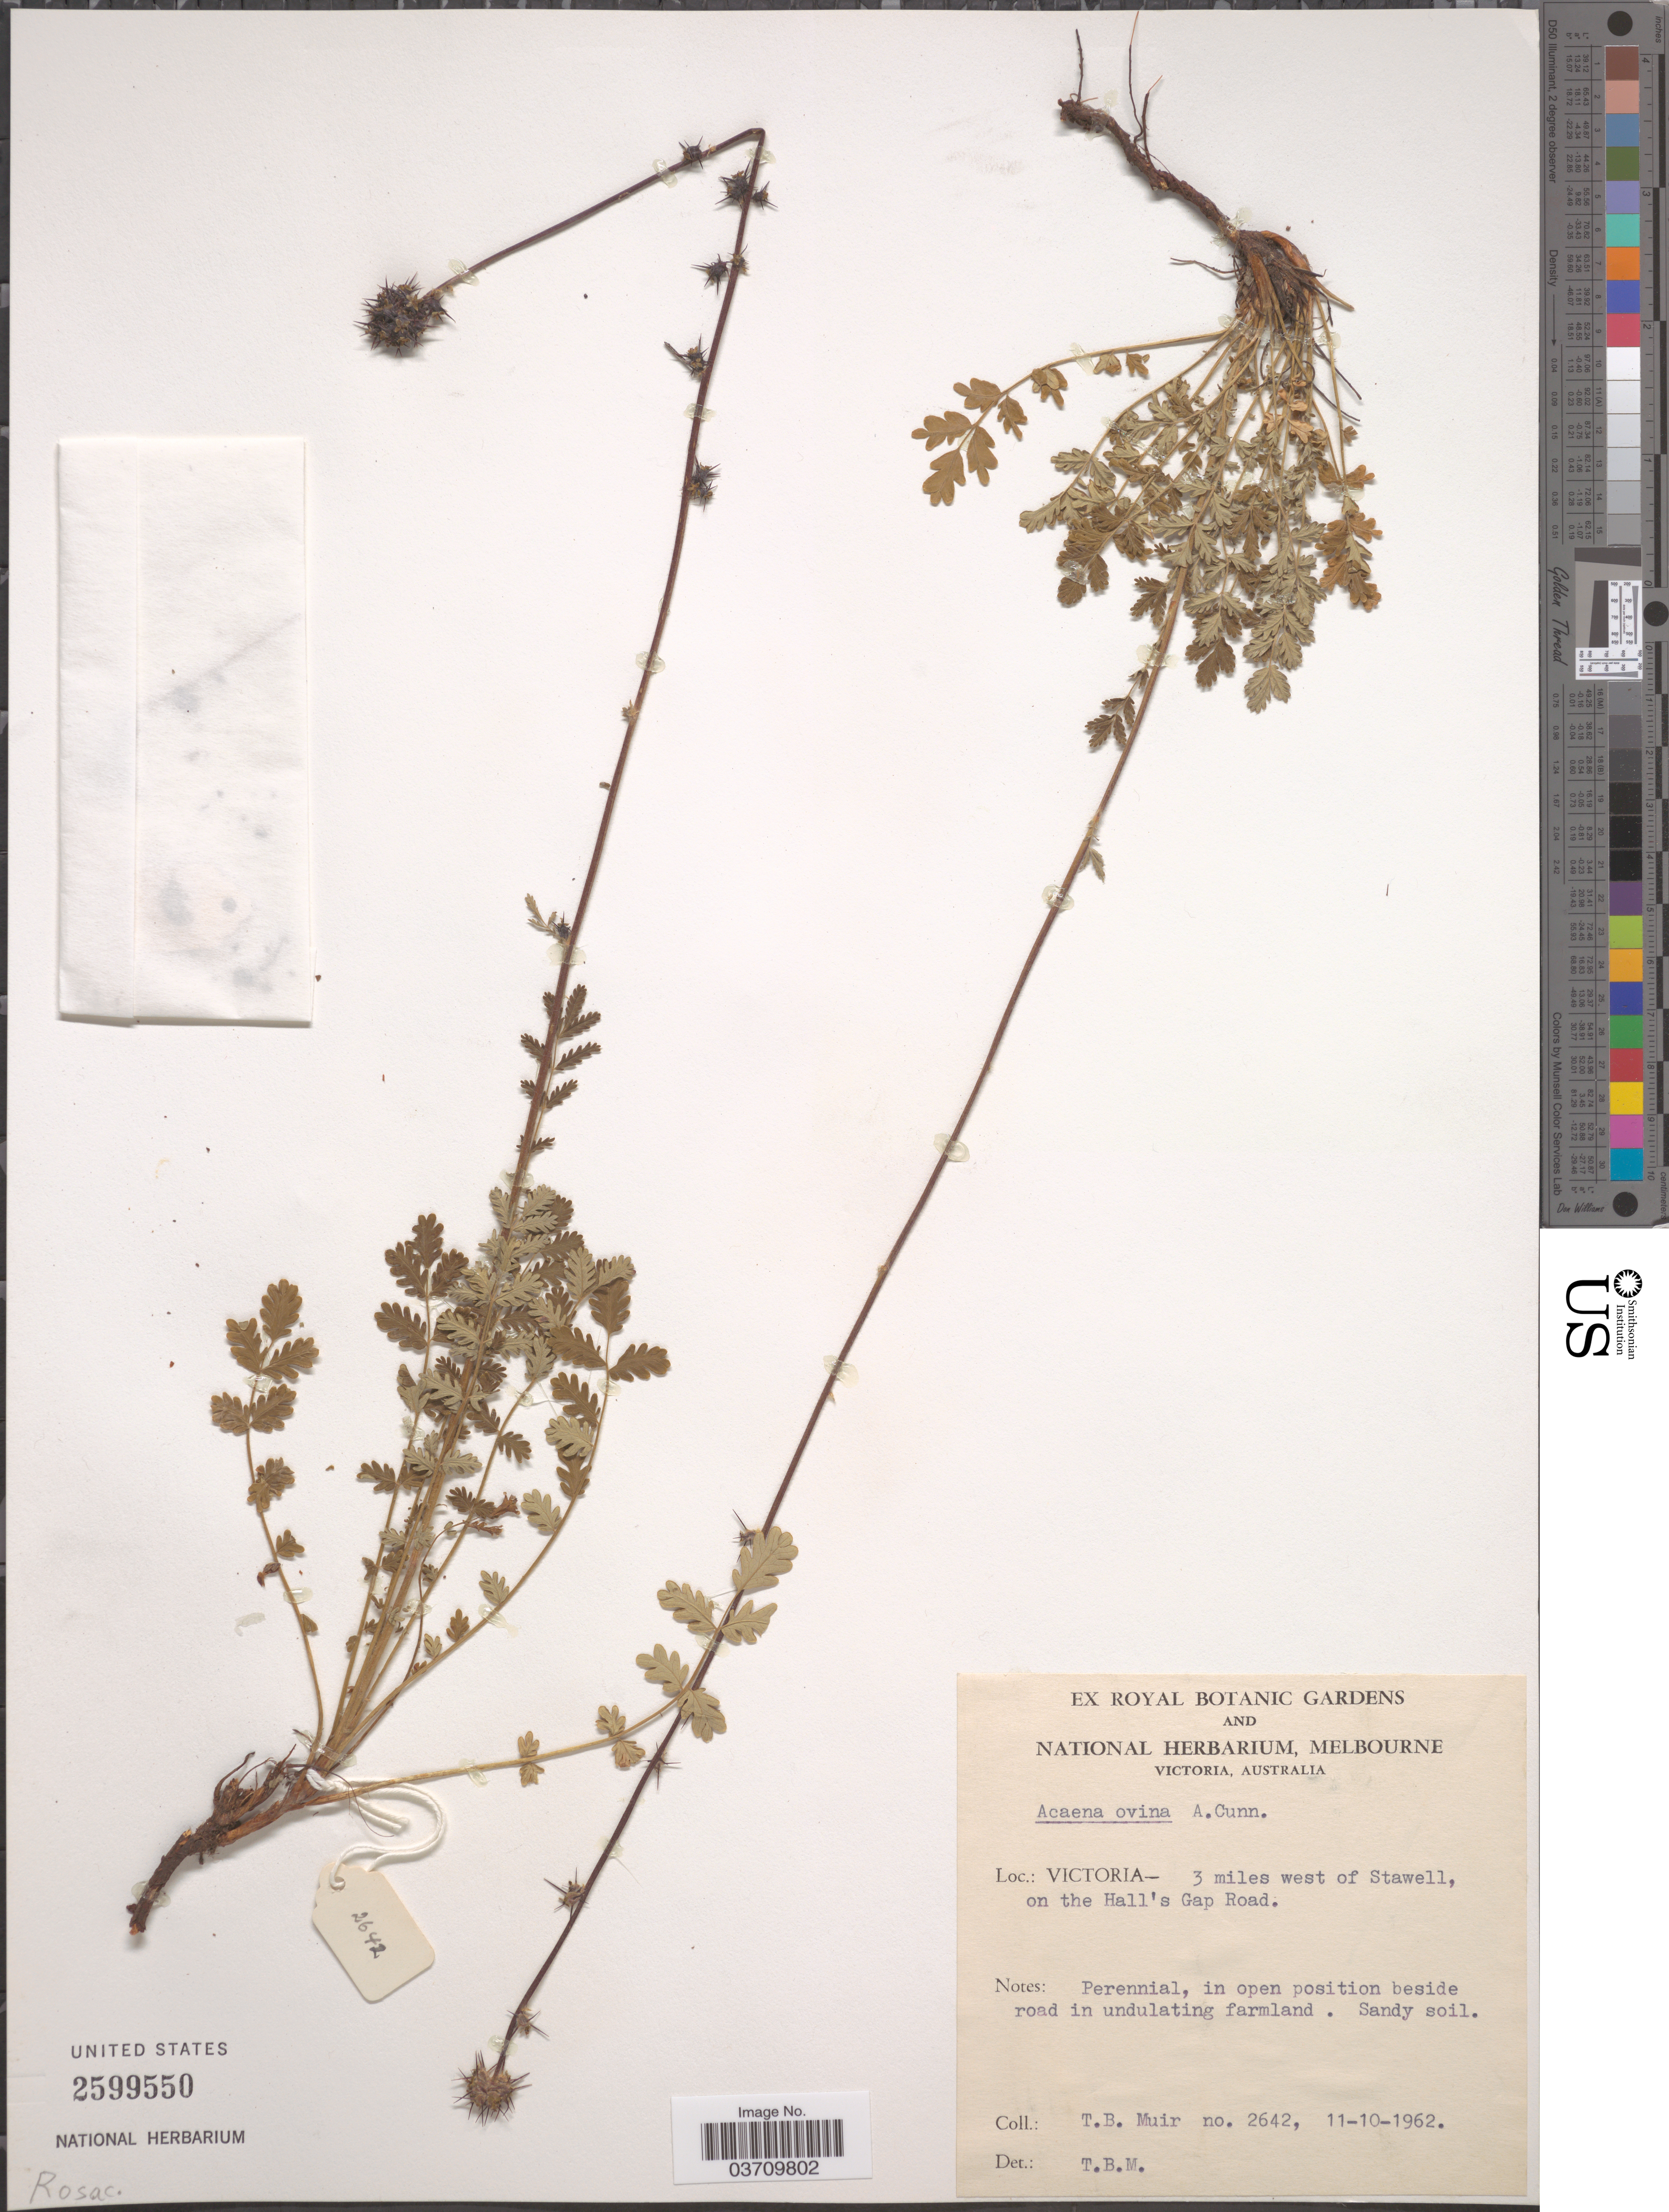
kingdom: Plantae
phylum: Tracheophyta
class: Magnoliopsida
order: Rosales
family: Rosaceae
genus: Acaena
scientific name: Acaena ovina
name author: A. Cunn.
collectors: T. Muir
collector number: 2642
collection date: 1962-10-11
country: Australia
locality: Victoria - 3 miles west of Stawell, on the Hall's Gap Road.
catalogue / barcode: US 2599550